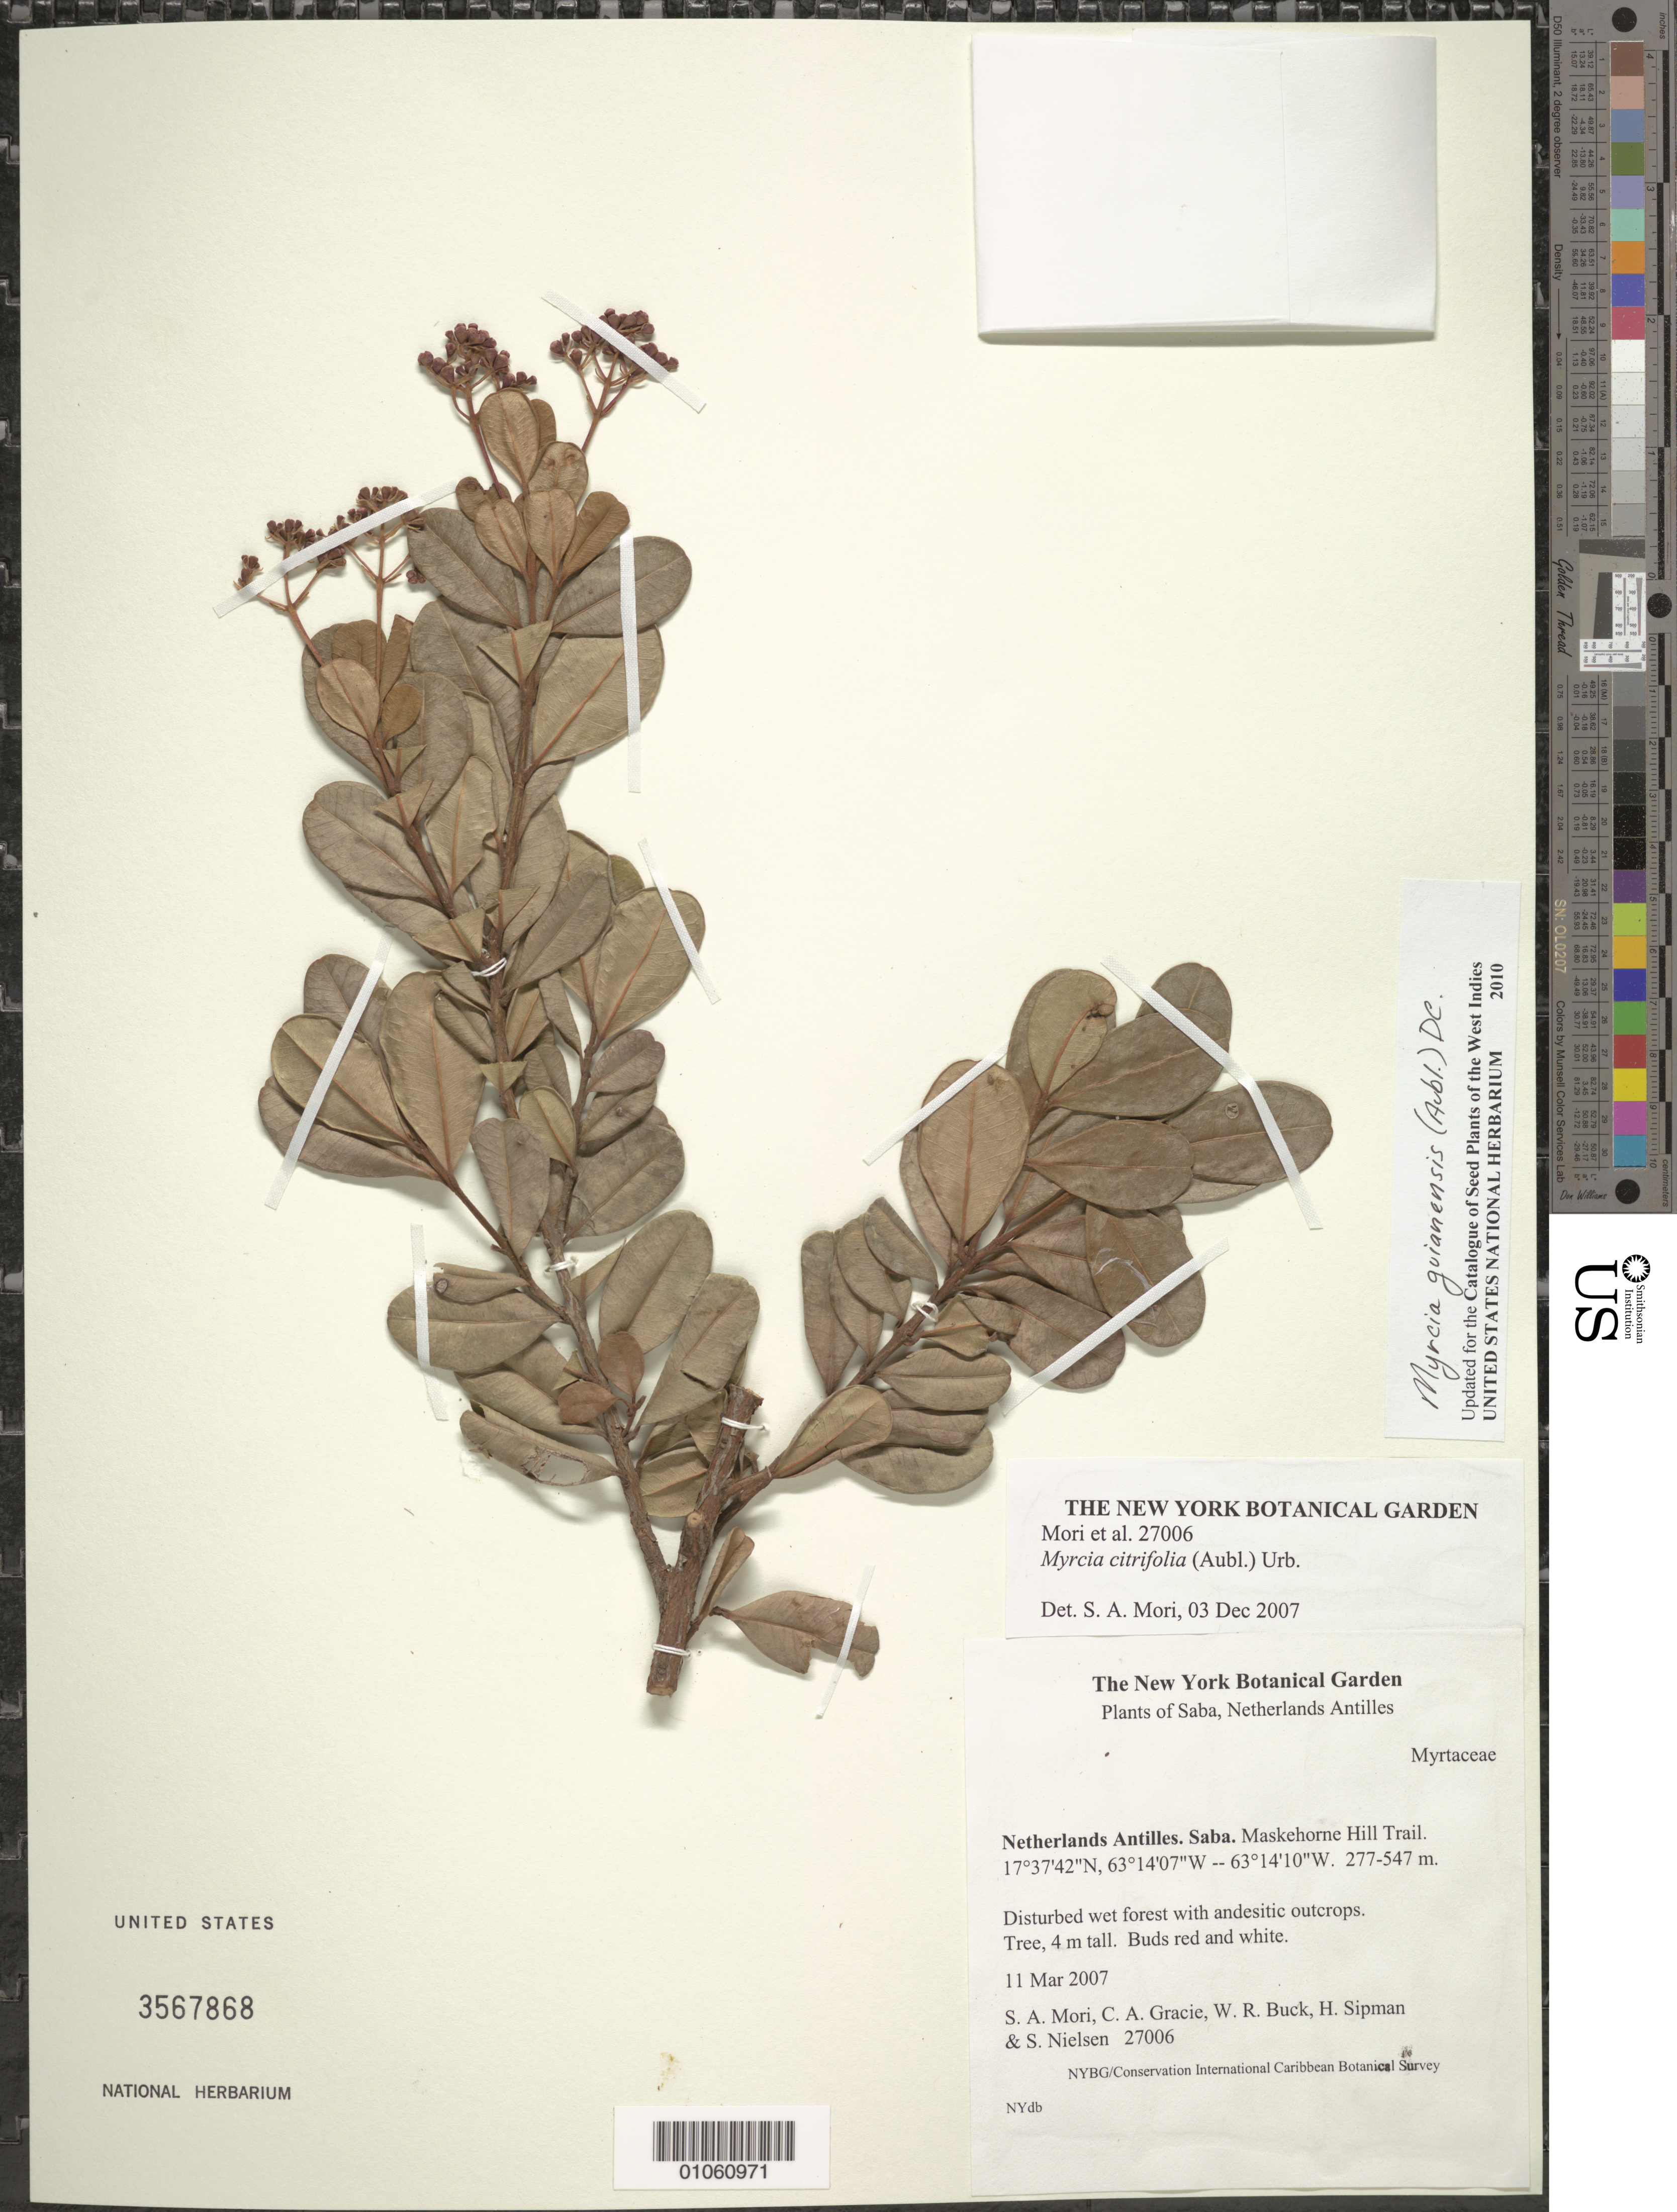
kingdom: Plantae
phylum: Tracheophyta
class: Magnoliopsida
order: Myrtales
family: Myrtaceae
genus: Myrcia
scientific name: Myrcia guianensis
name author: (Aubl.) DC.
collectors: S. Mori, C. A. Gracie, W. R. Buck, H. Sipman & S. Nielsen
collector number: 27006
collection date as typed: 11 Mar 2007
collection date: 2007-03-11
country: Netherlands Antilles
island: Saba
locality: Maskehorne Hill Trail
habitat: Disturbed wet forest with andesitic outcrops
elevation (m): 277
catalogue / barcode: US 3567868